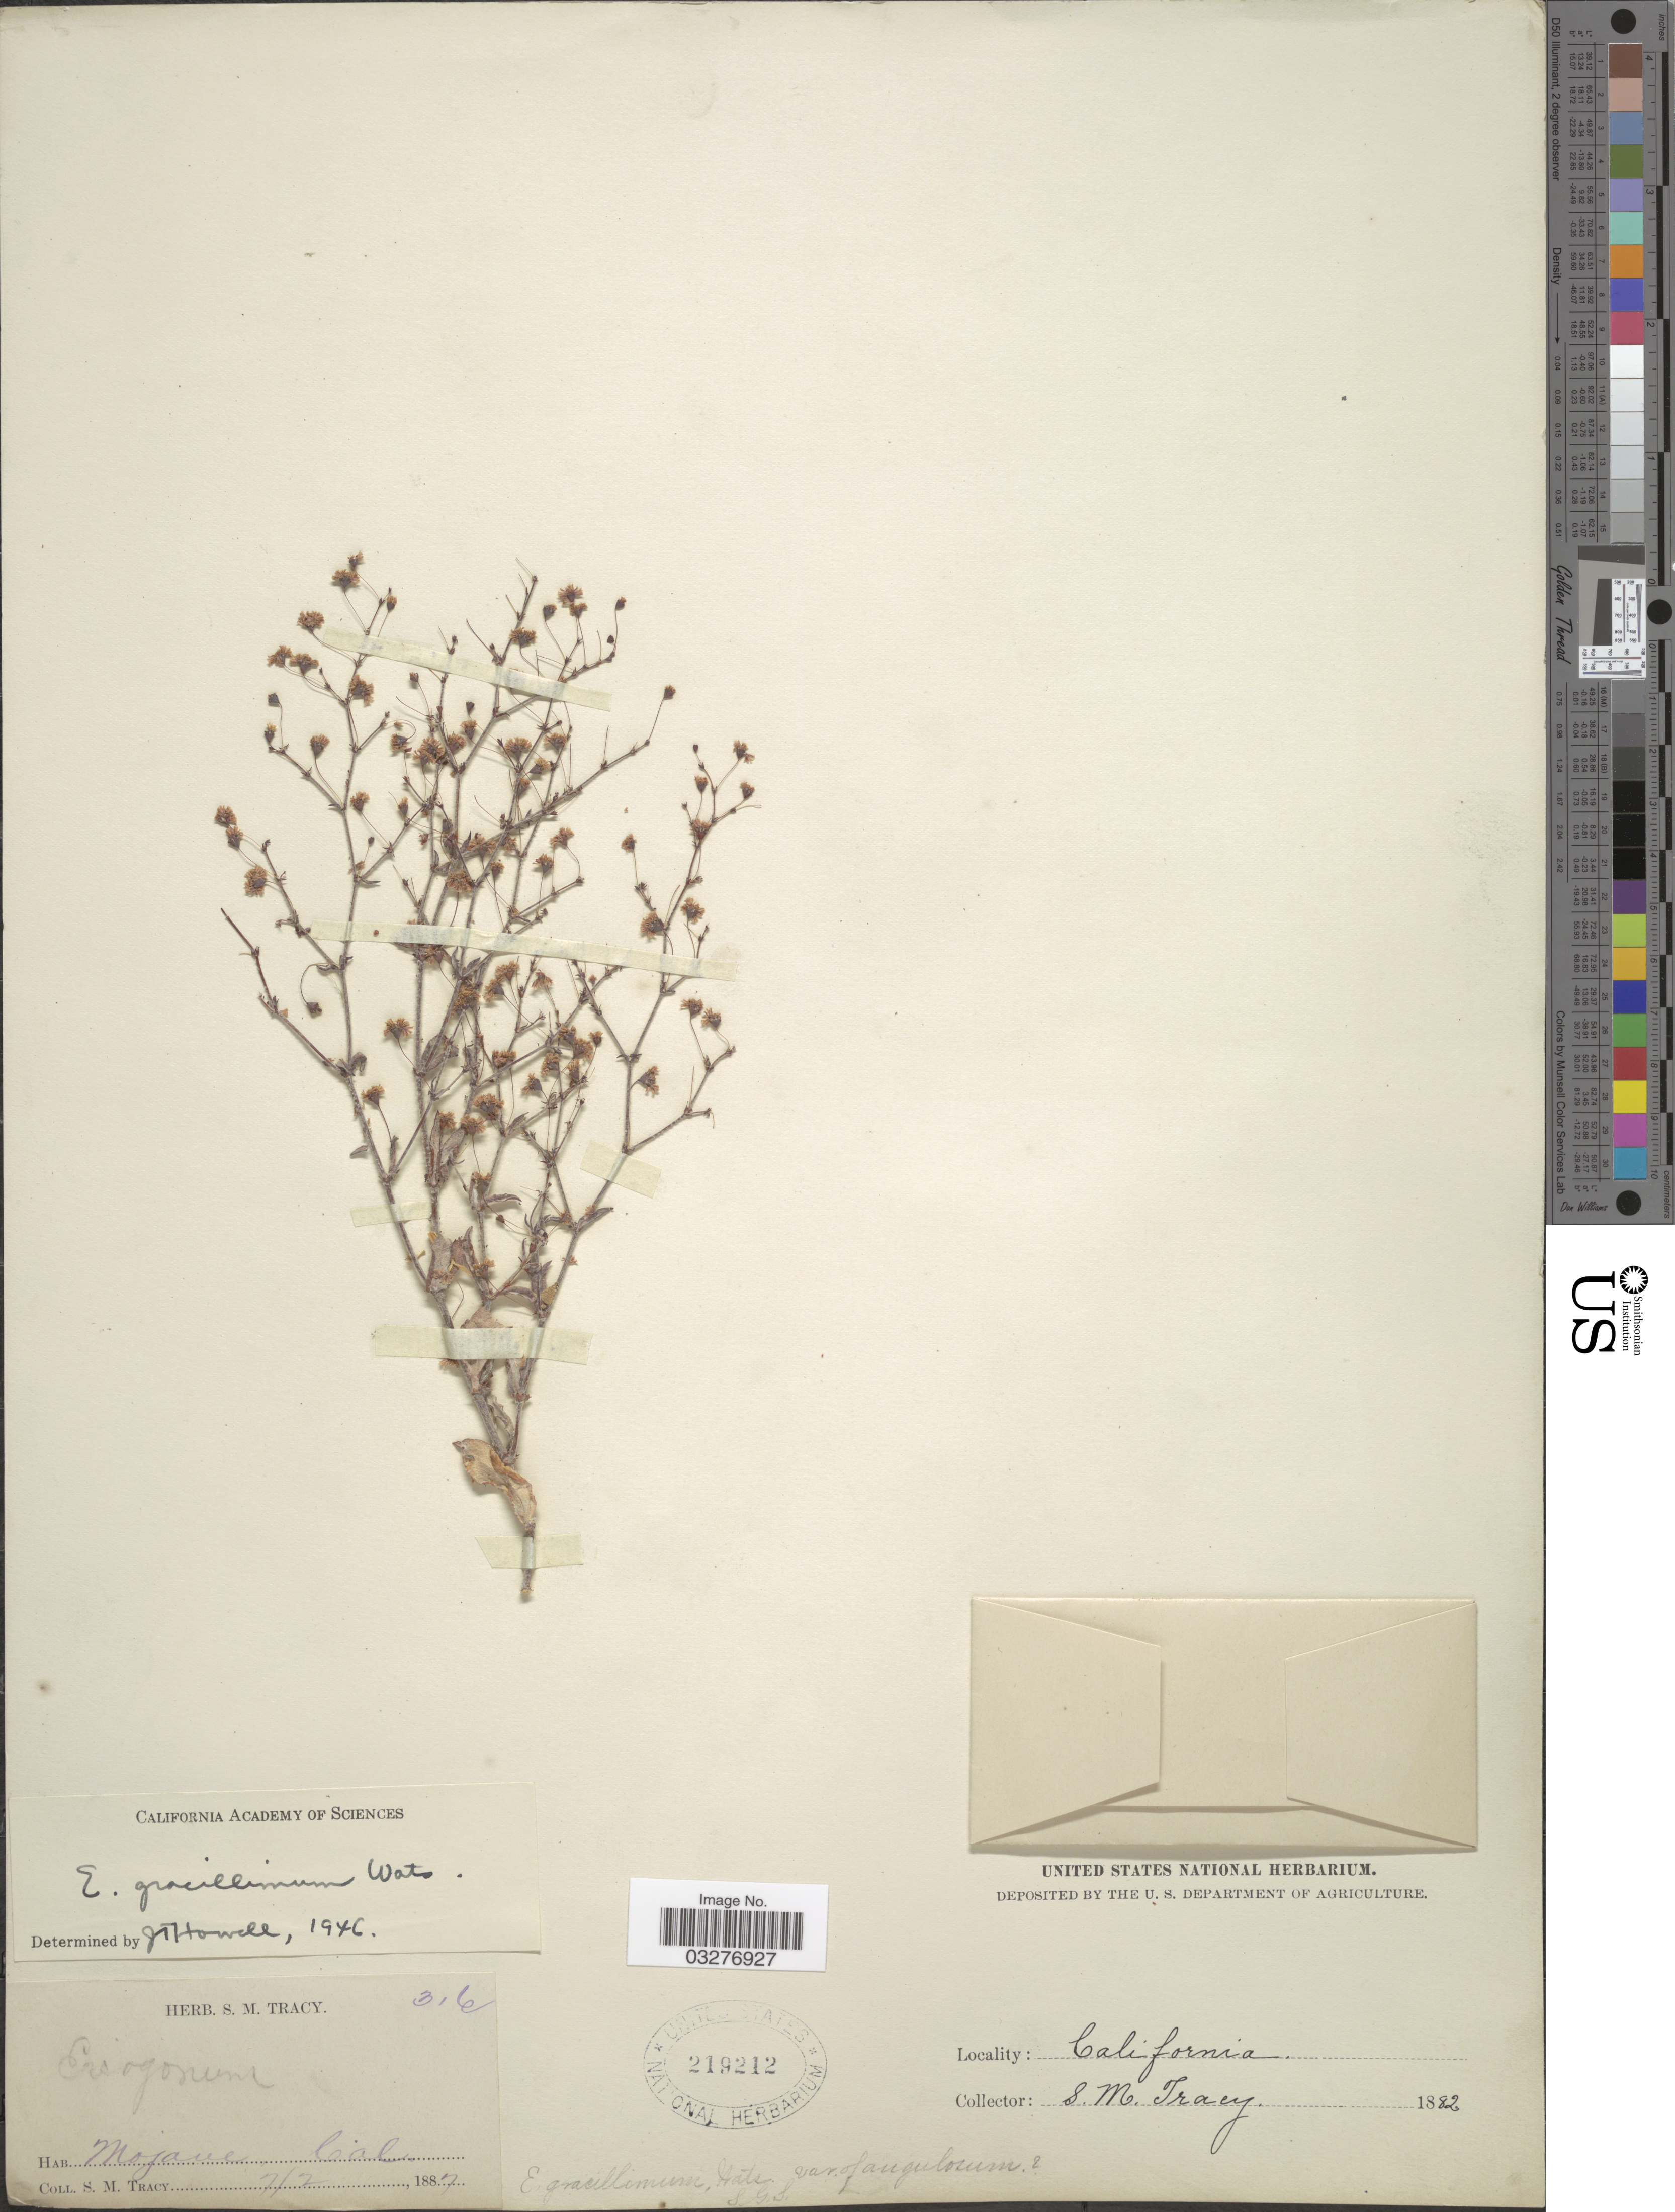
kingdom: Plantae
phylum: Tracheophyta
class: Magnoliopsida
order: Caryophyllales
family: Polygonaceae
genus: Eriogonum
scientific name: Eriogonum gracillimum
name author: S. Watson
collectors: S. M. Tracy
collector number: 316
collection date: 1887-07-02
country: United States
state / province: California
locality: Mojave.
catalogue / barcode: US 219212